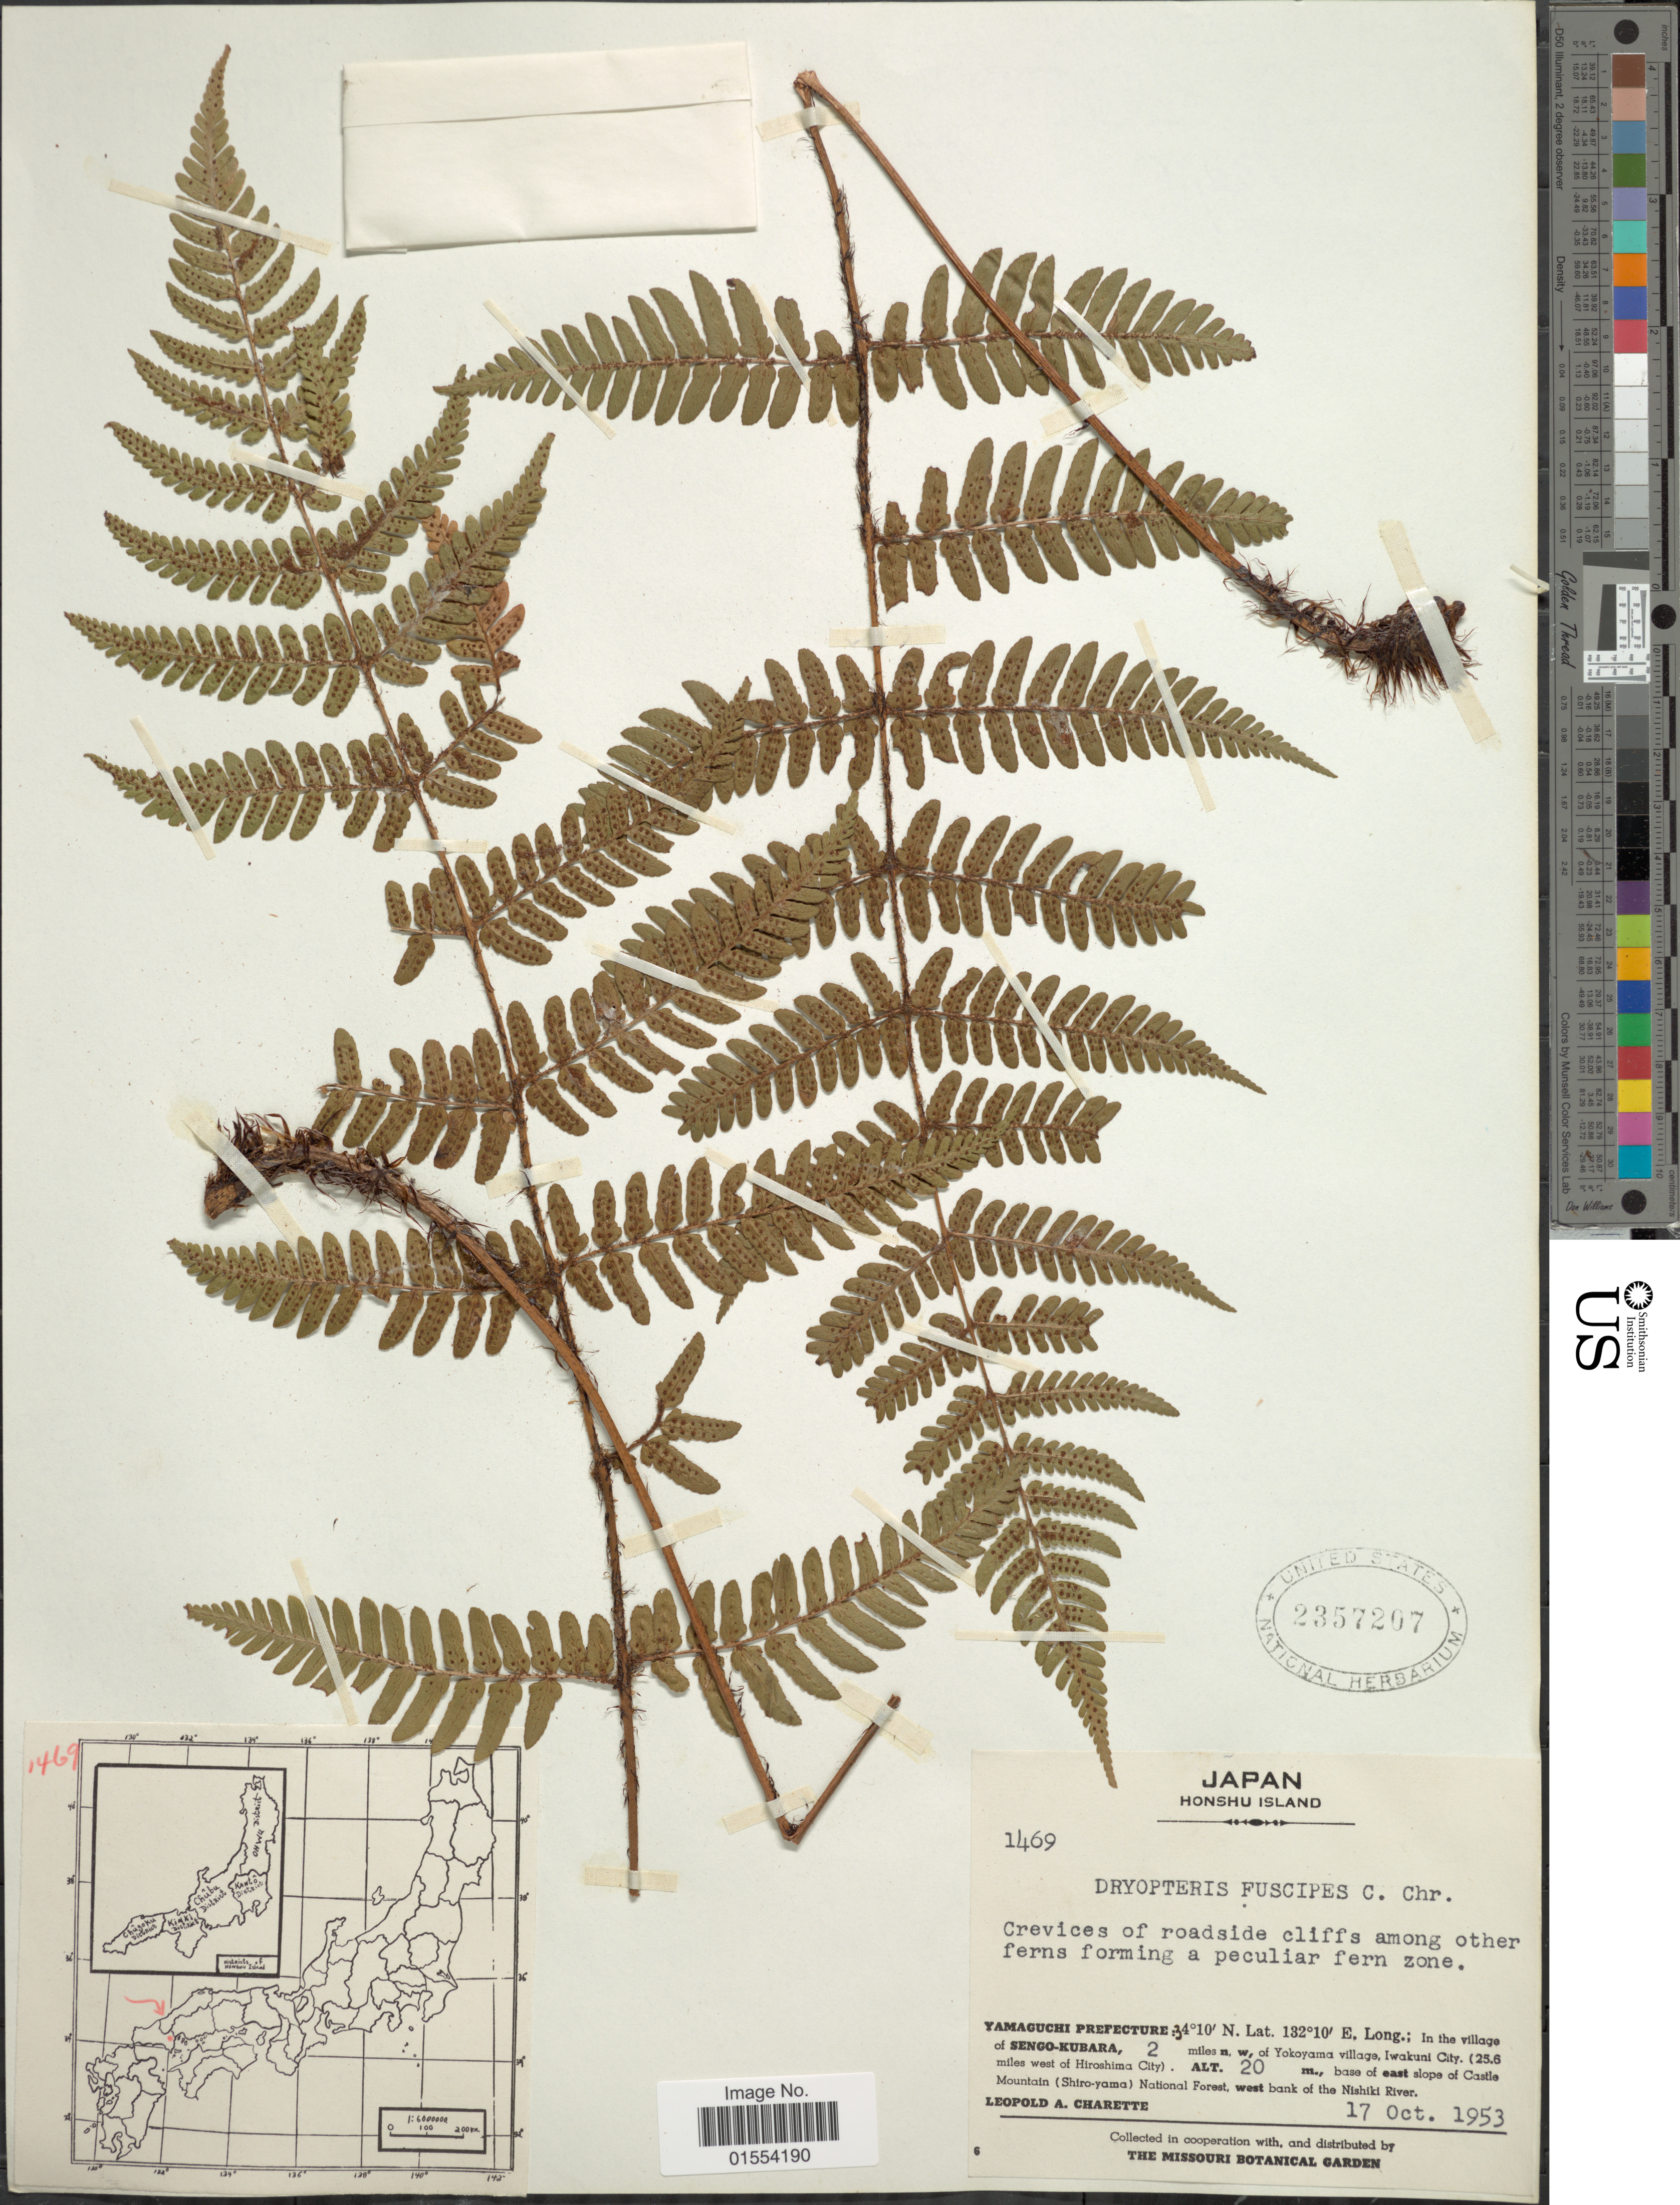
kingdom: Plantae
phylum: Tracheophyta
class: Polypodiopsida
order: Polypodiales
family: Dryopteridaceae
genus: Dryopteris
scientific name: Dryopteris fuscipes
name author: C. Chr.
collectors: L. A. Charette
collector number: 1469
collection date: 1953-10-17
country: Japan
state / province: Yamaguti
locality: Honshu Island, Yamaguchi Prefecture, In the village of Sengo-Kubara, 2 miles n.w., of Yokoyama village, Iwakuni City. (25.6 miles west of Hiroshima City), base of east of Castle Mountain (Shiro-yama) National Forest, west bank of the Nishiki River.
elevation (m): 20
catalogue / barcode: US 2357207